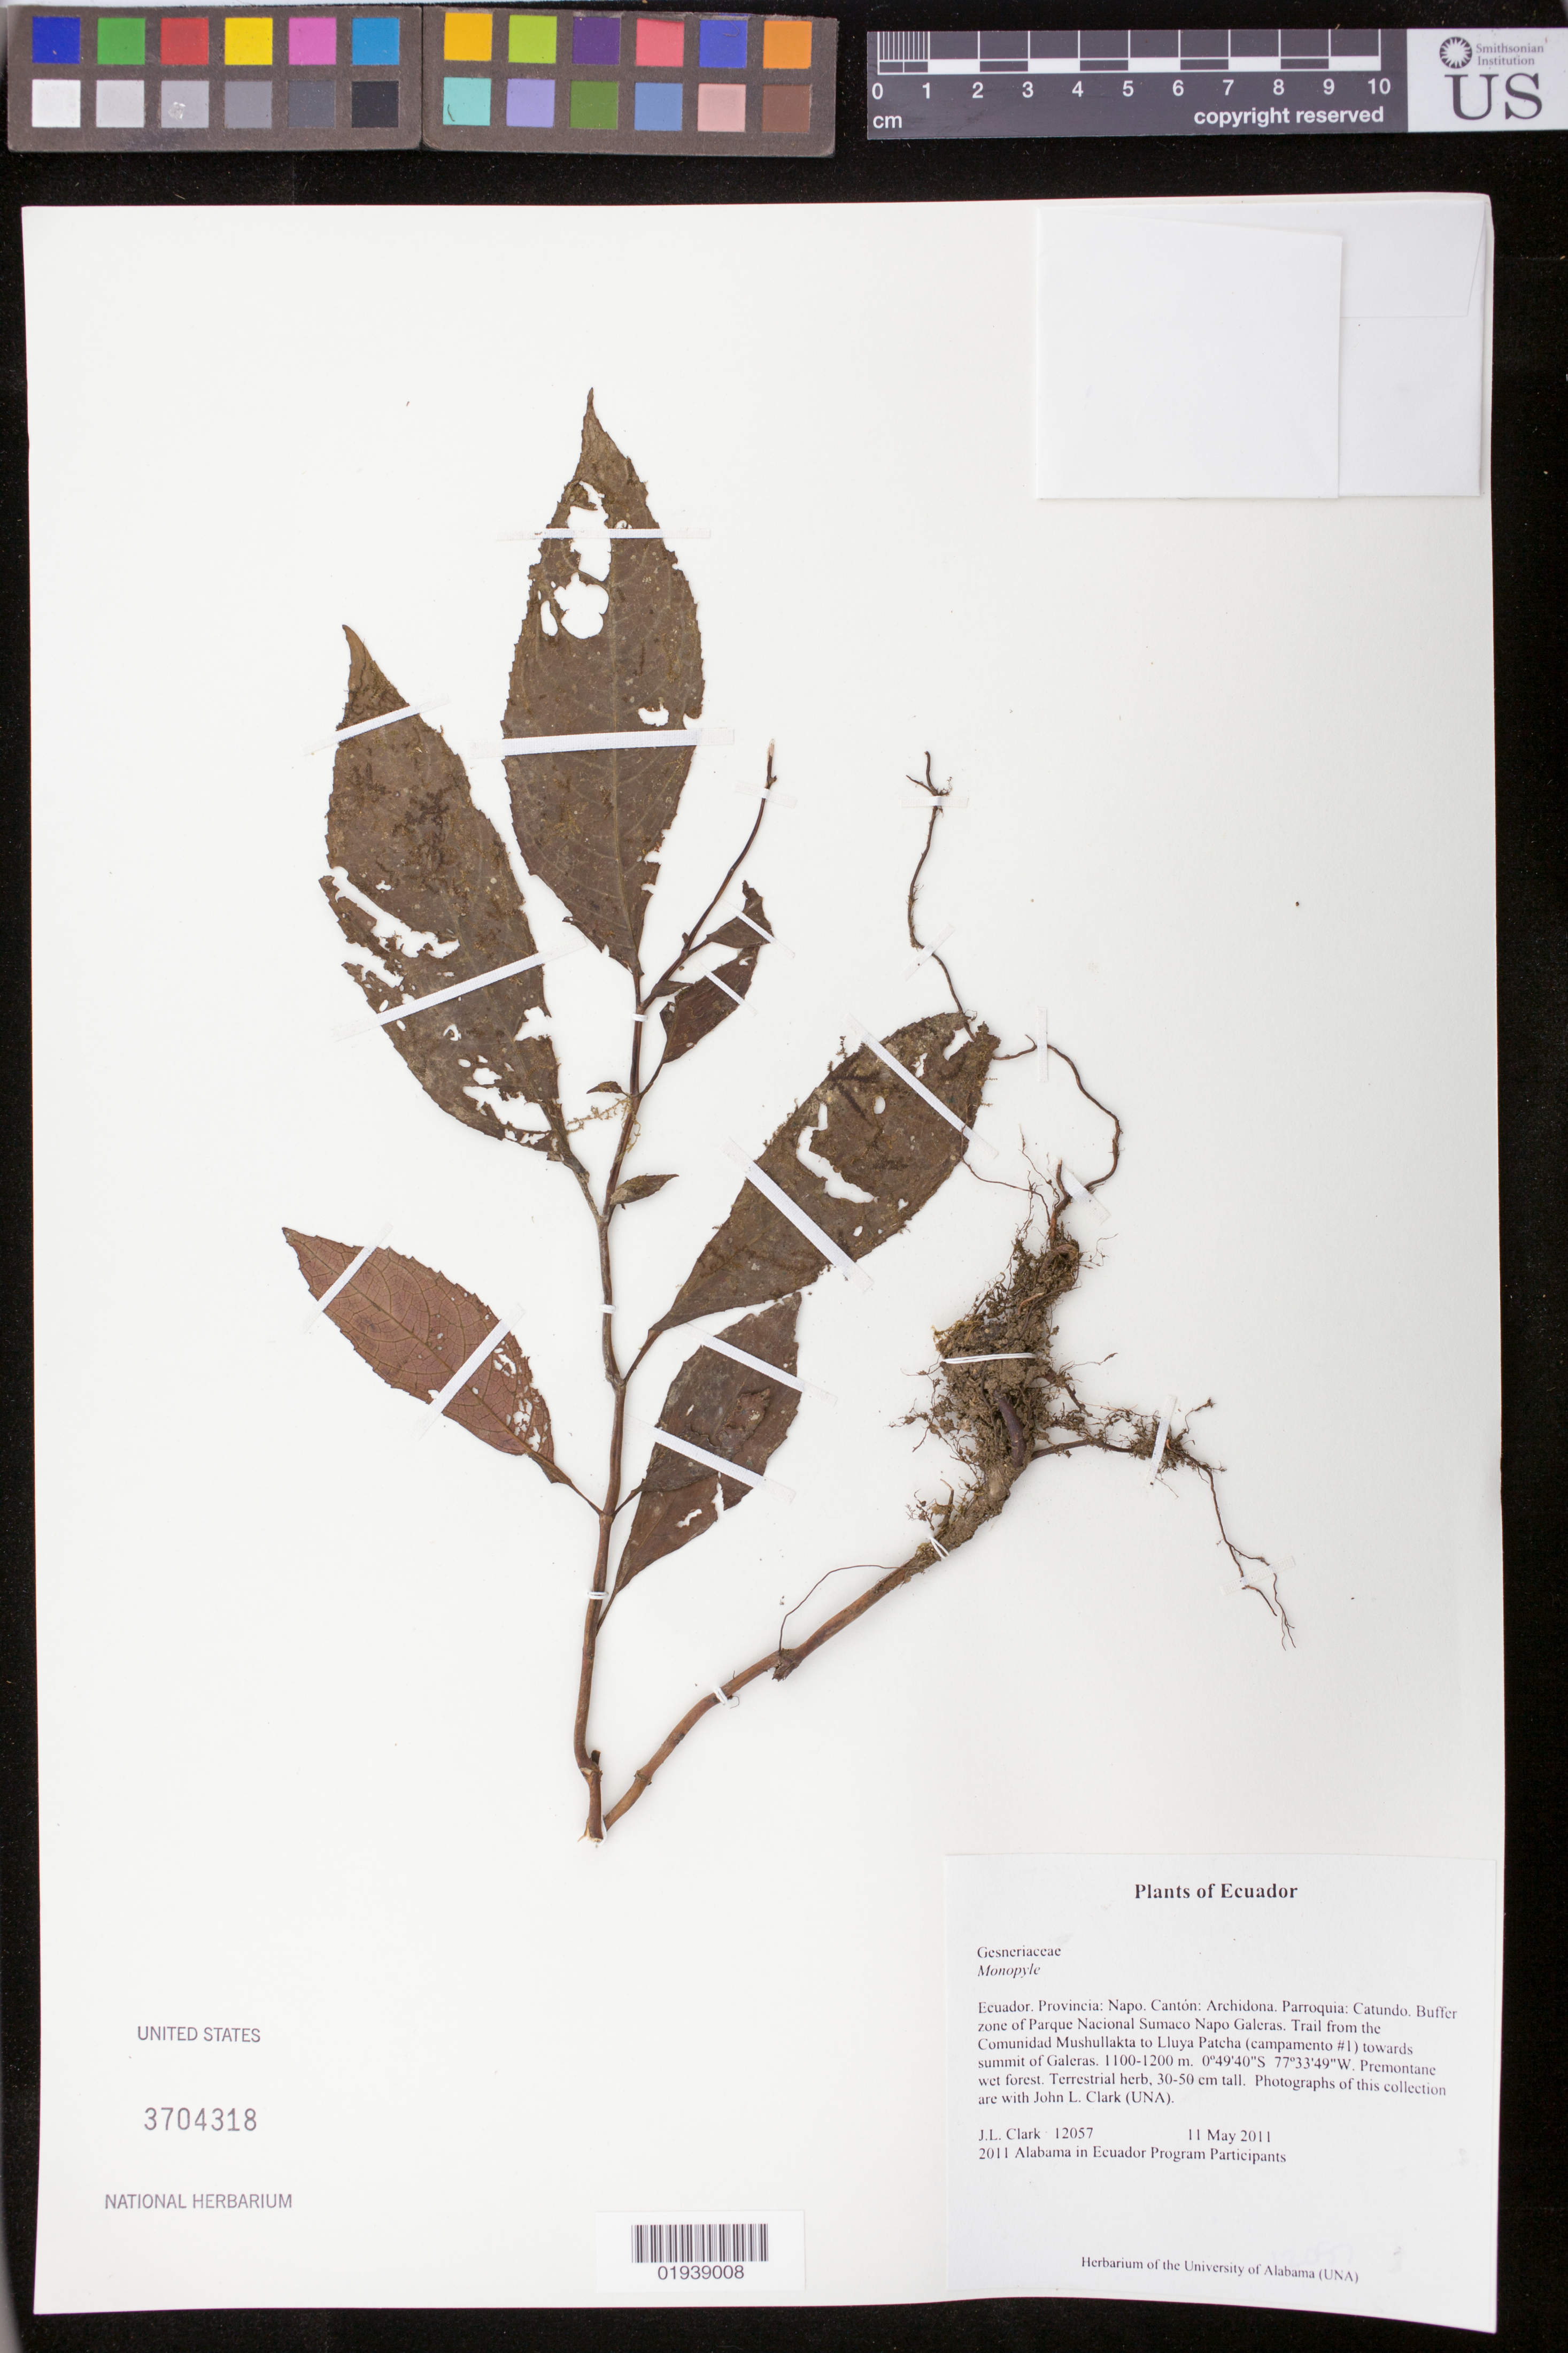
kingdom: Plantae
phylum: Tracheophyta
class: Magnoliopsida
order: Lamiales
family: Gesneriaceae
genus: Monopyle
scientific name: Monopyle sp.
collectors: J. L. Clark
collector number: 12057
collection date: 2011-05-11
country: Ecuador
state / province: Napo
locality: Canton Archidona, Parroquia Catundo, Buffer zone of Parque National Sumaco Napo Galeras. Trail from the Communidad Mushullakta to Lluya Patcha (campamento #1) towards summit of Galeras.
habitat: Premontane wet forest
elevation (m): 1100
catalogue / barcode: US 3704318